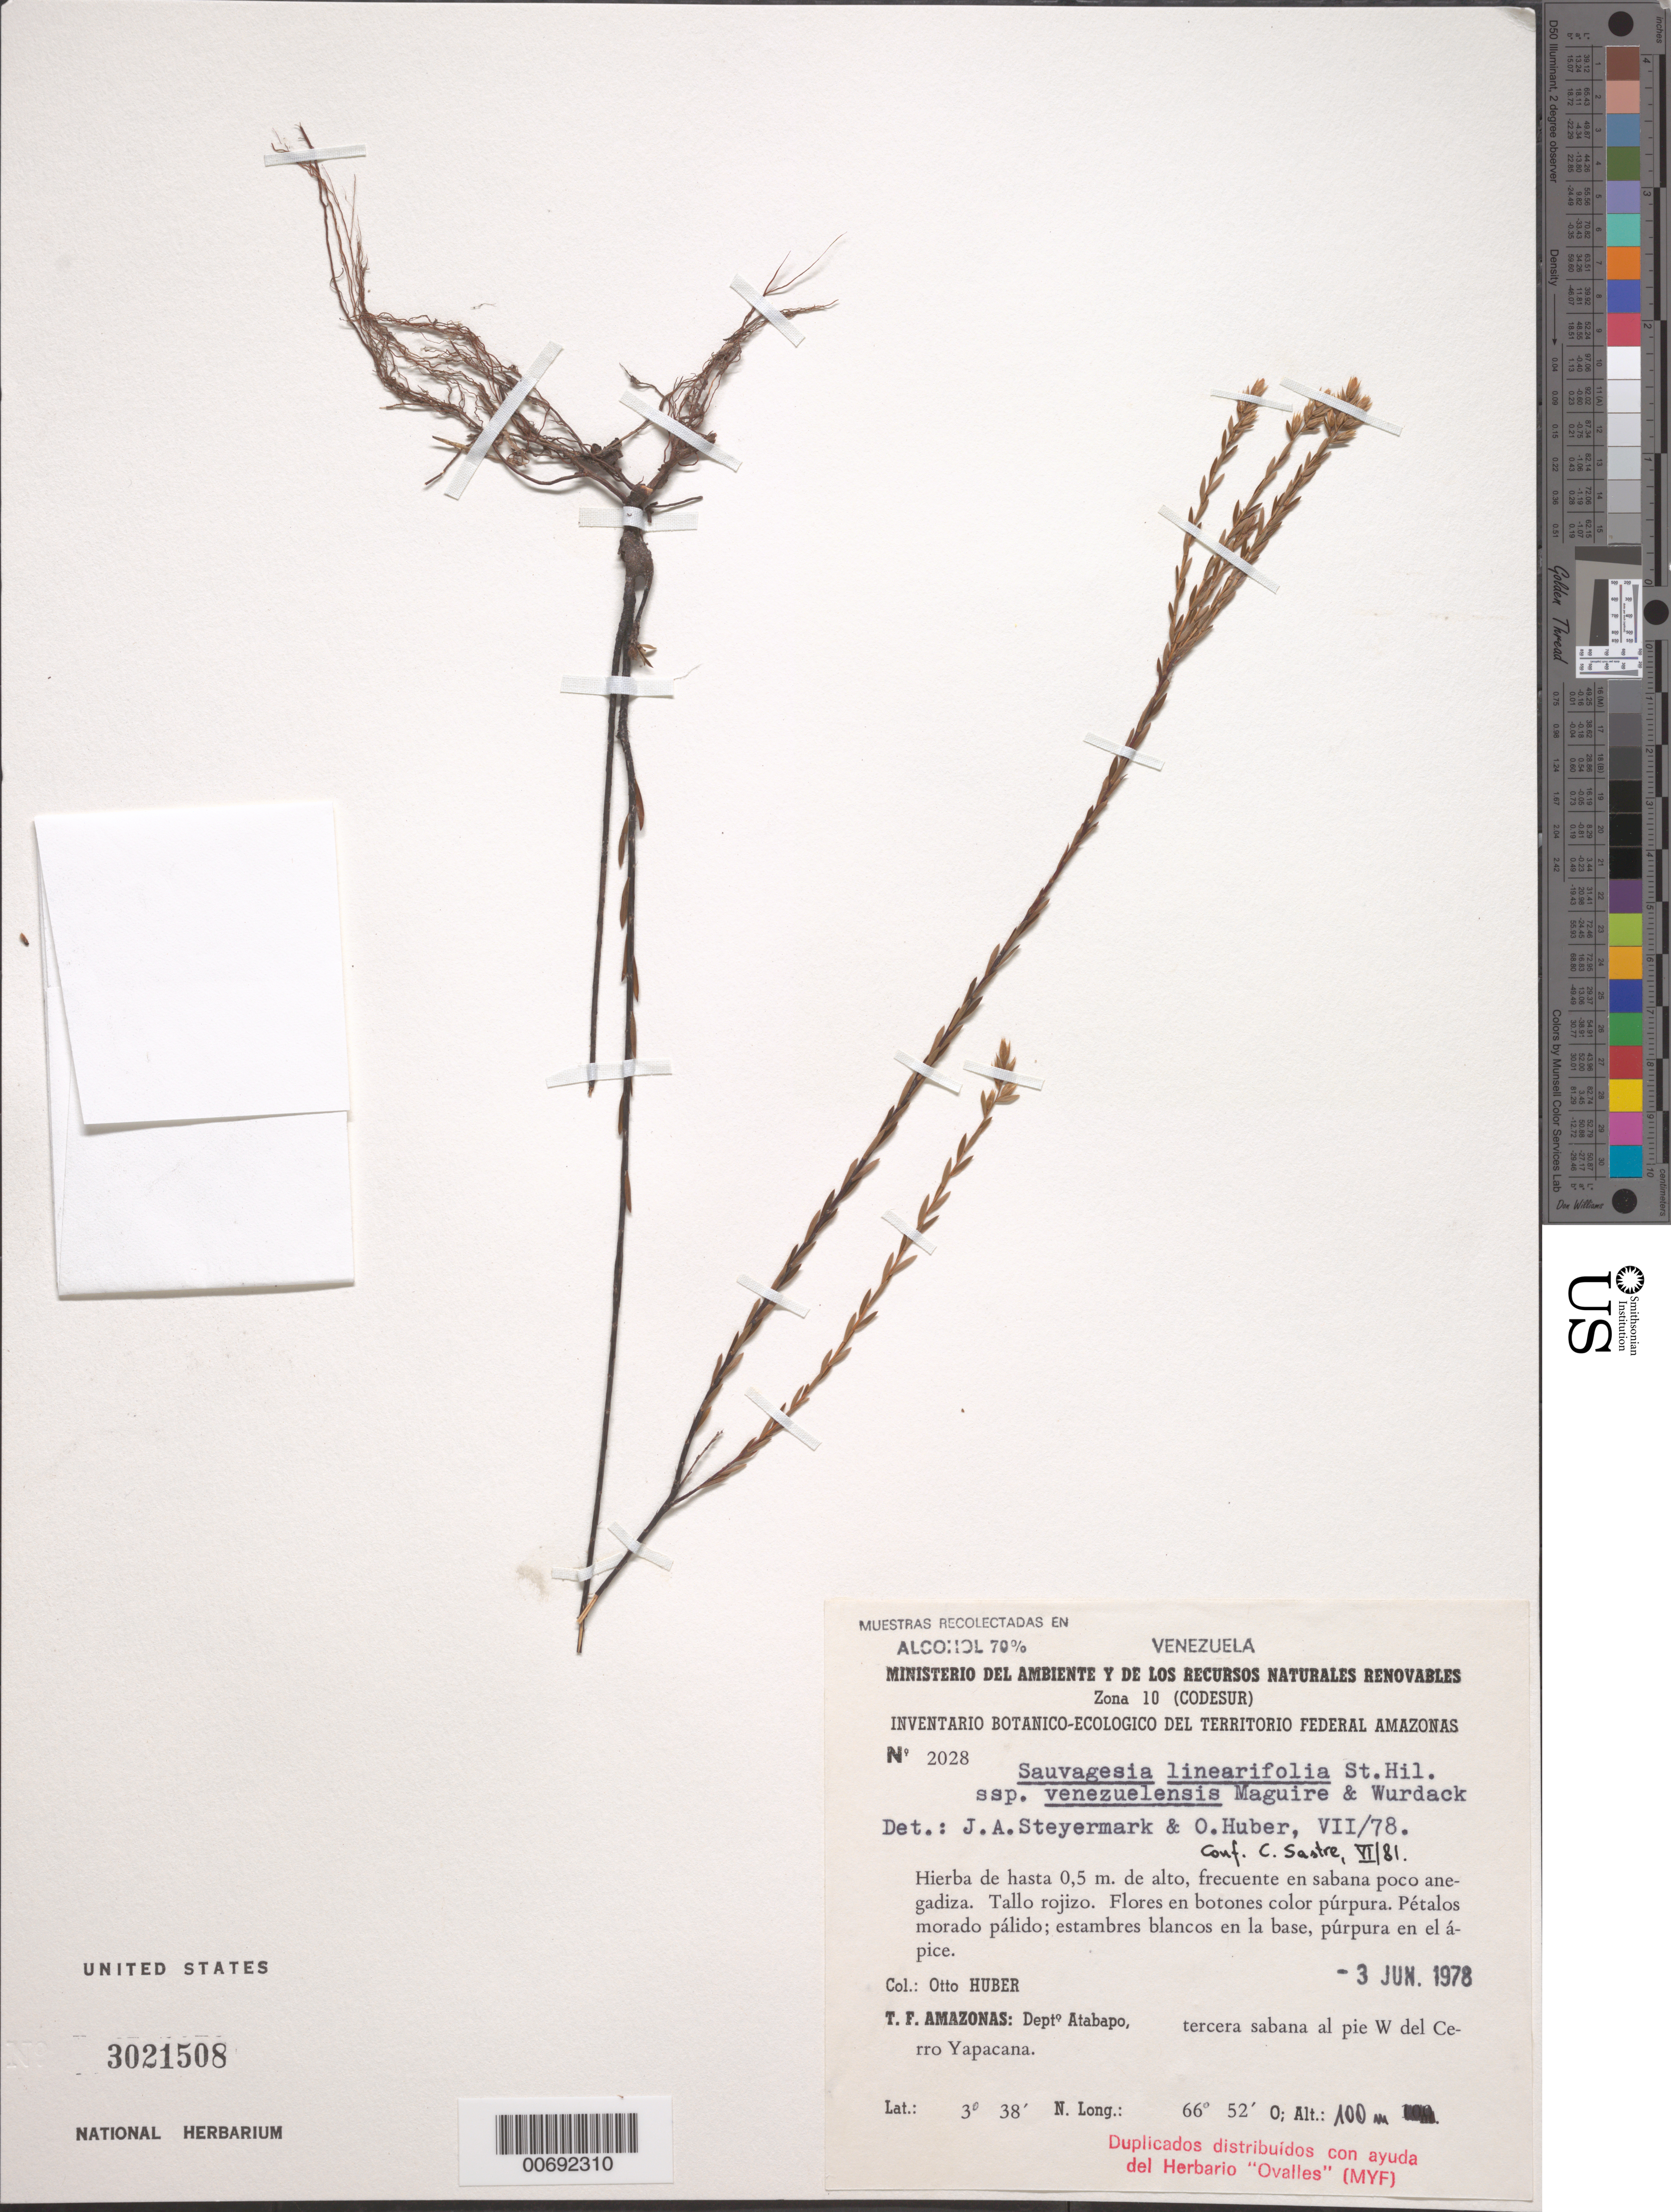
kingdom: Plantae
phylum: Tracheophyta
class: Magnoliopsida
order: Malpighiales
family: Ochnaceae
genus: Sauvagesia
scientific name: Sauvagesia linearifolia subsp. venezuelensis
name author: Maguire & Wurdack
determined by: Sastre, C. H. L.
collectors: O. Huber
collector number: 2022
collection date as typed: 3-Jun-78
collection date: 1978-06-03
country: Venezuela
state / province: Amazonas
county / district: Atabapo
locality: Cerro Yapacána, W del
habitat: Sabana poco anegadiza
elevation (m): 100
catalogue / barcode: US 3021508